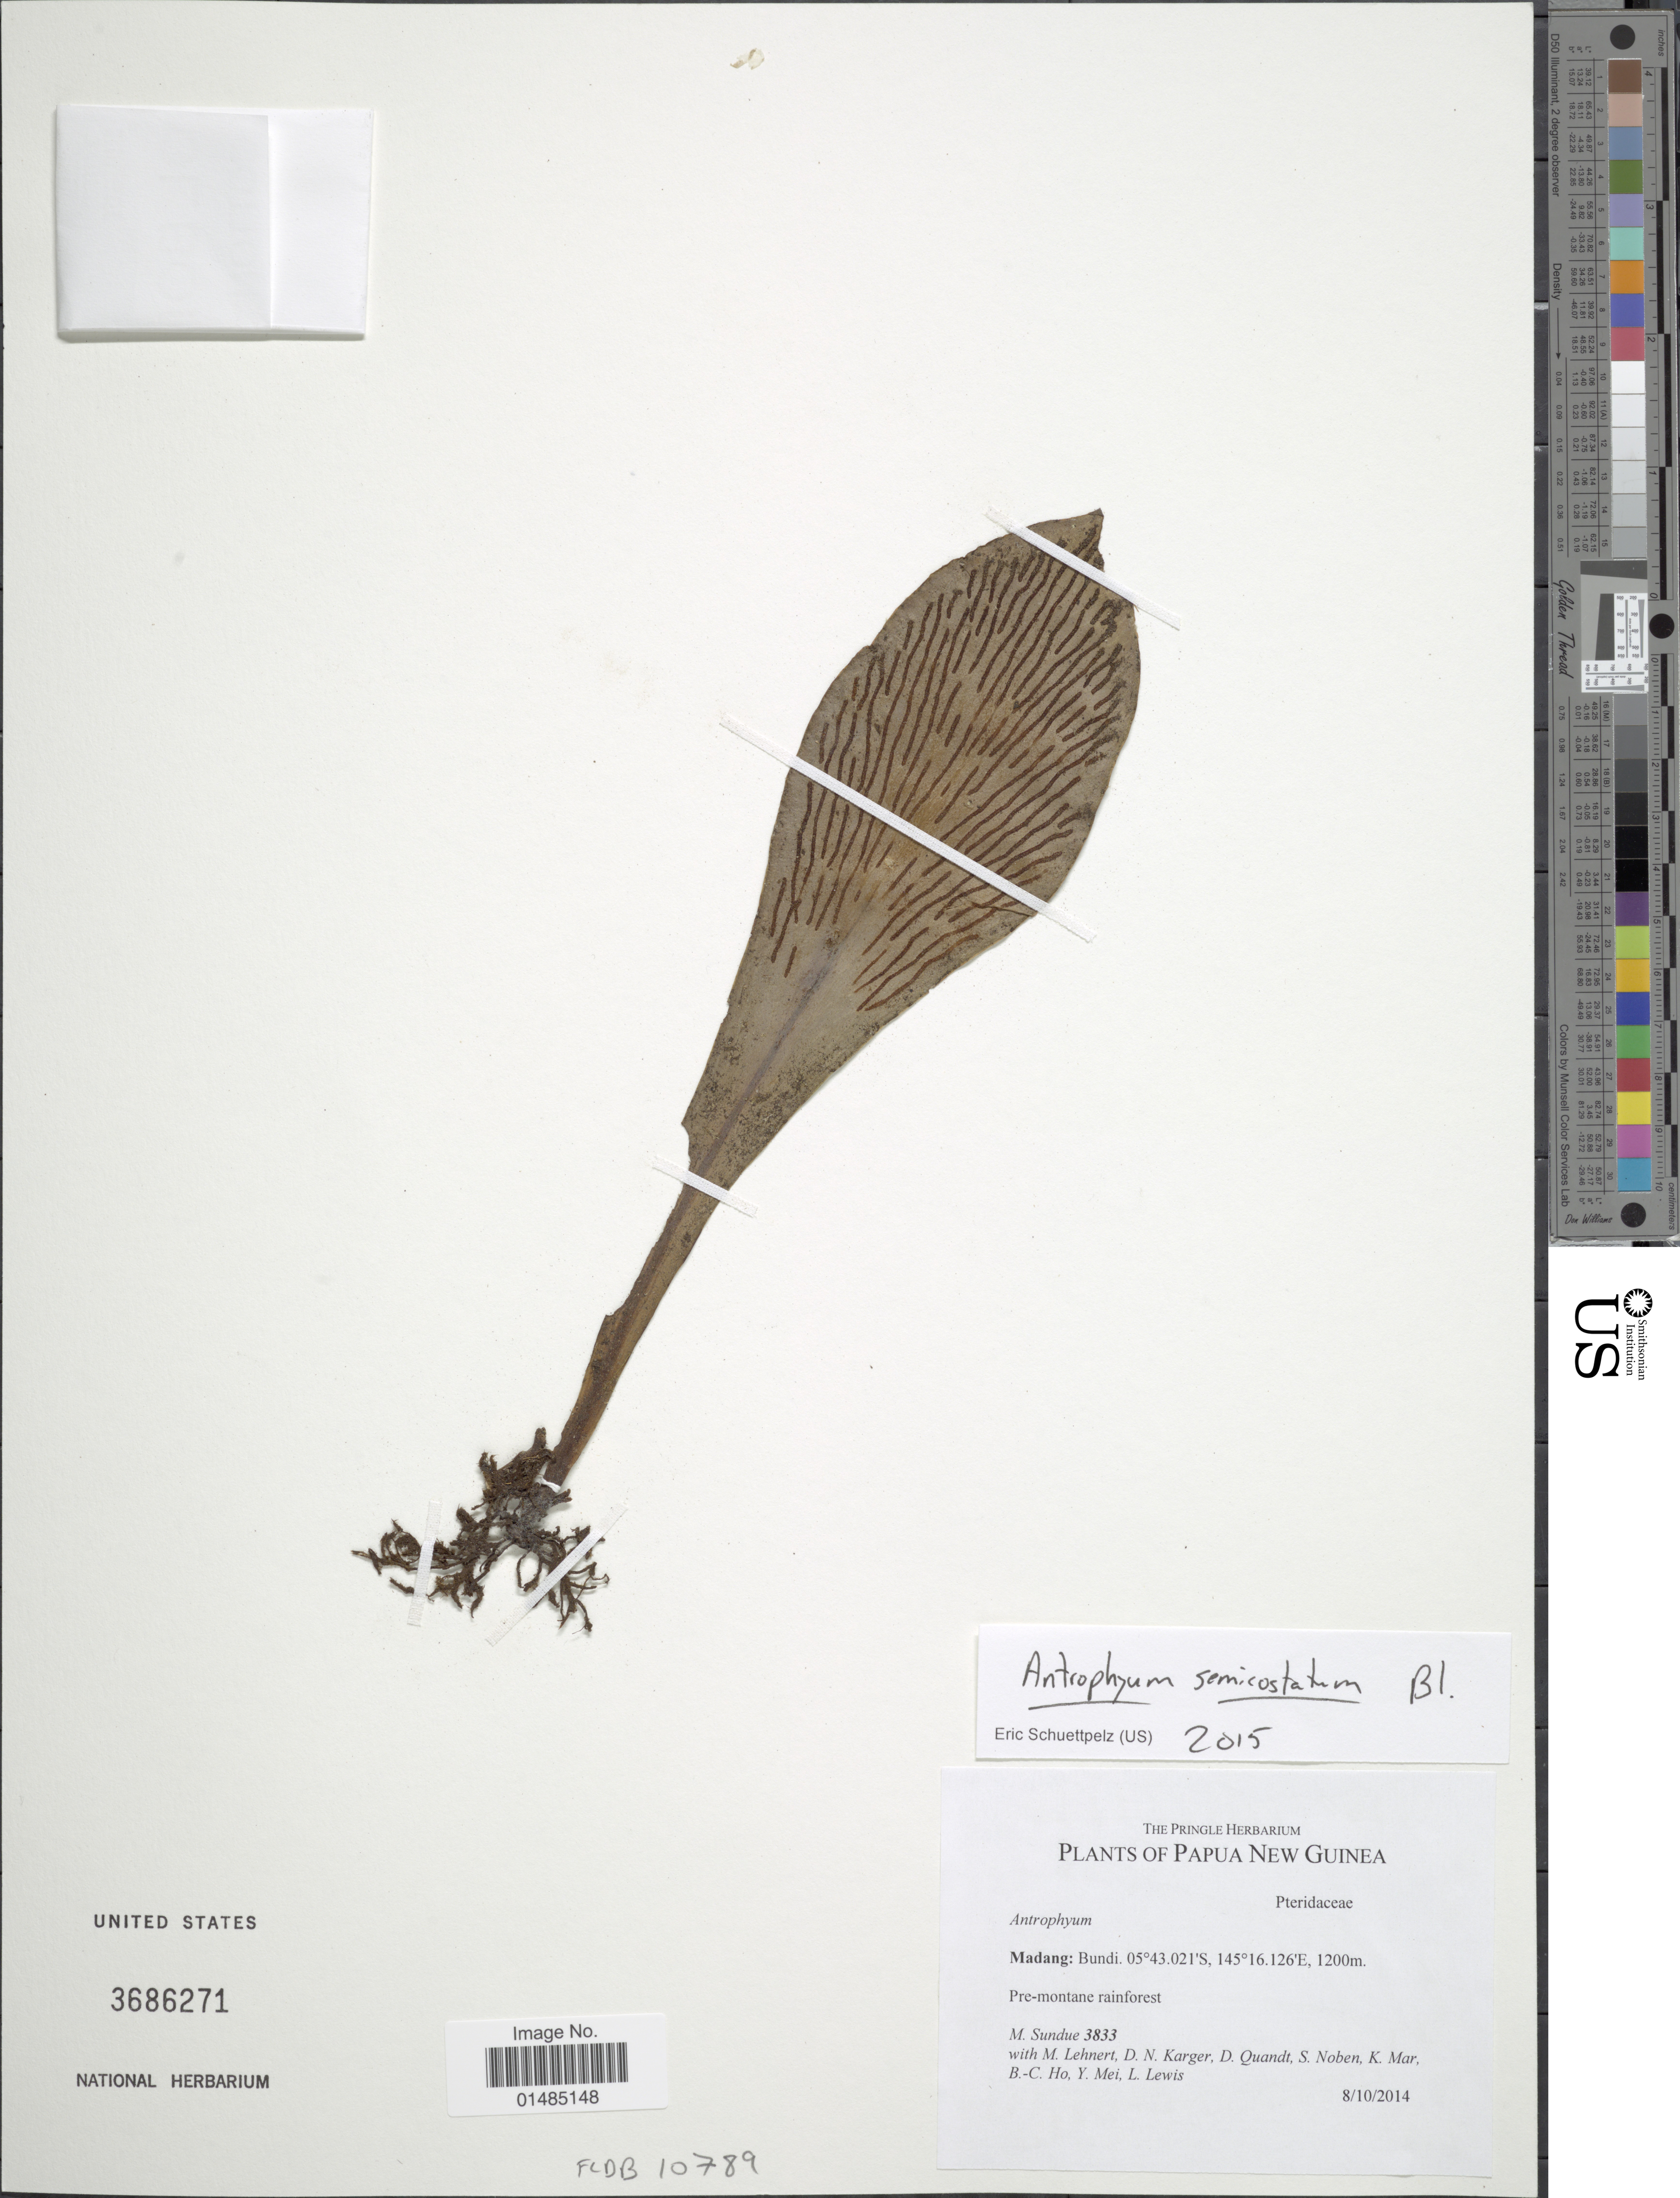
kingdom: Plantae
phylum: Tracheophyta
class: Polypodiopsida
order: Polypodiales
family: Pteridaceae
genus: Antrophyum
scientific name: Antrophyum semicostatum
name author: Blume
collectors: M. Sundue, M. Lehnert, D. Karger, D. Quandt & et al.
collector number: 3833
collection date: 2014-10-08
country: Papua New Guinea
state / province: Madang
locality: Madang: Bundi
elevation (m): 1200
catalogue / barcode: US 3686271